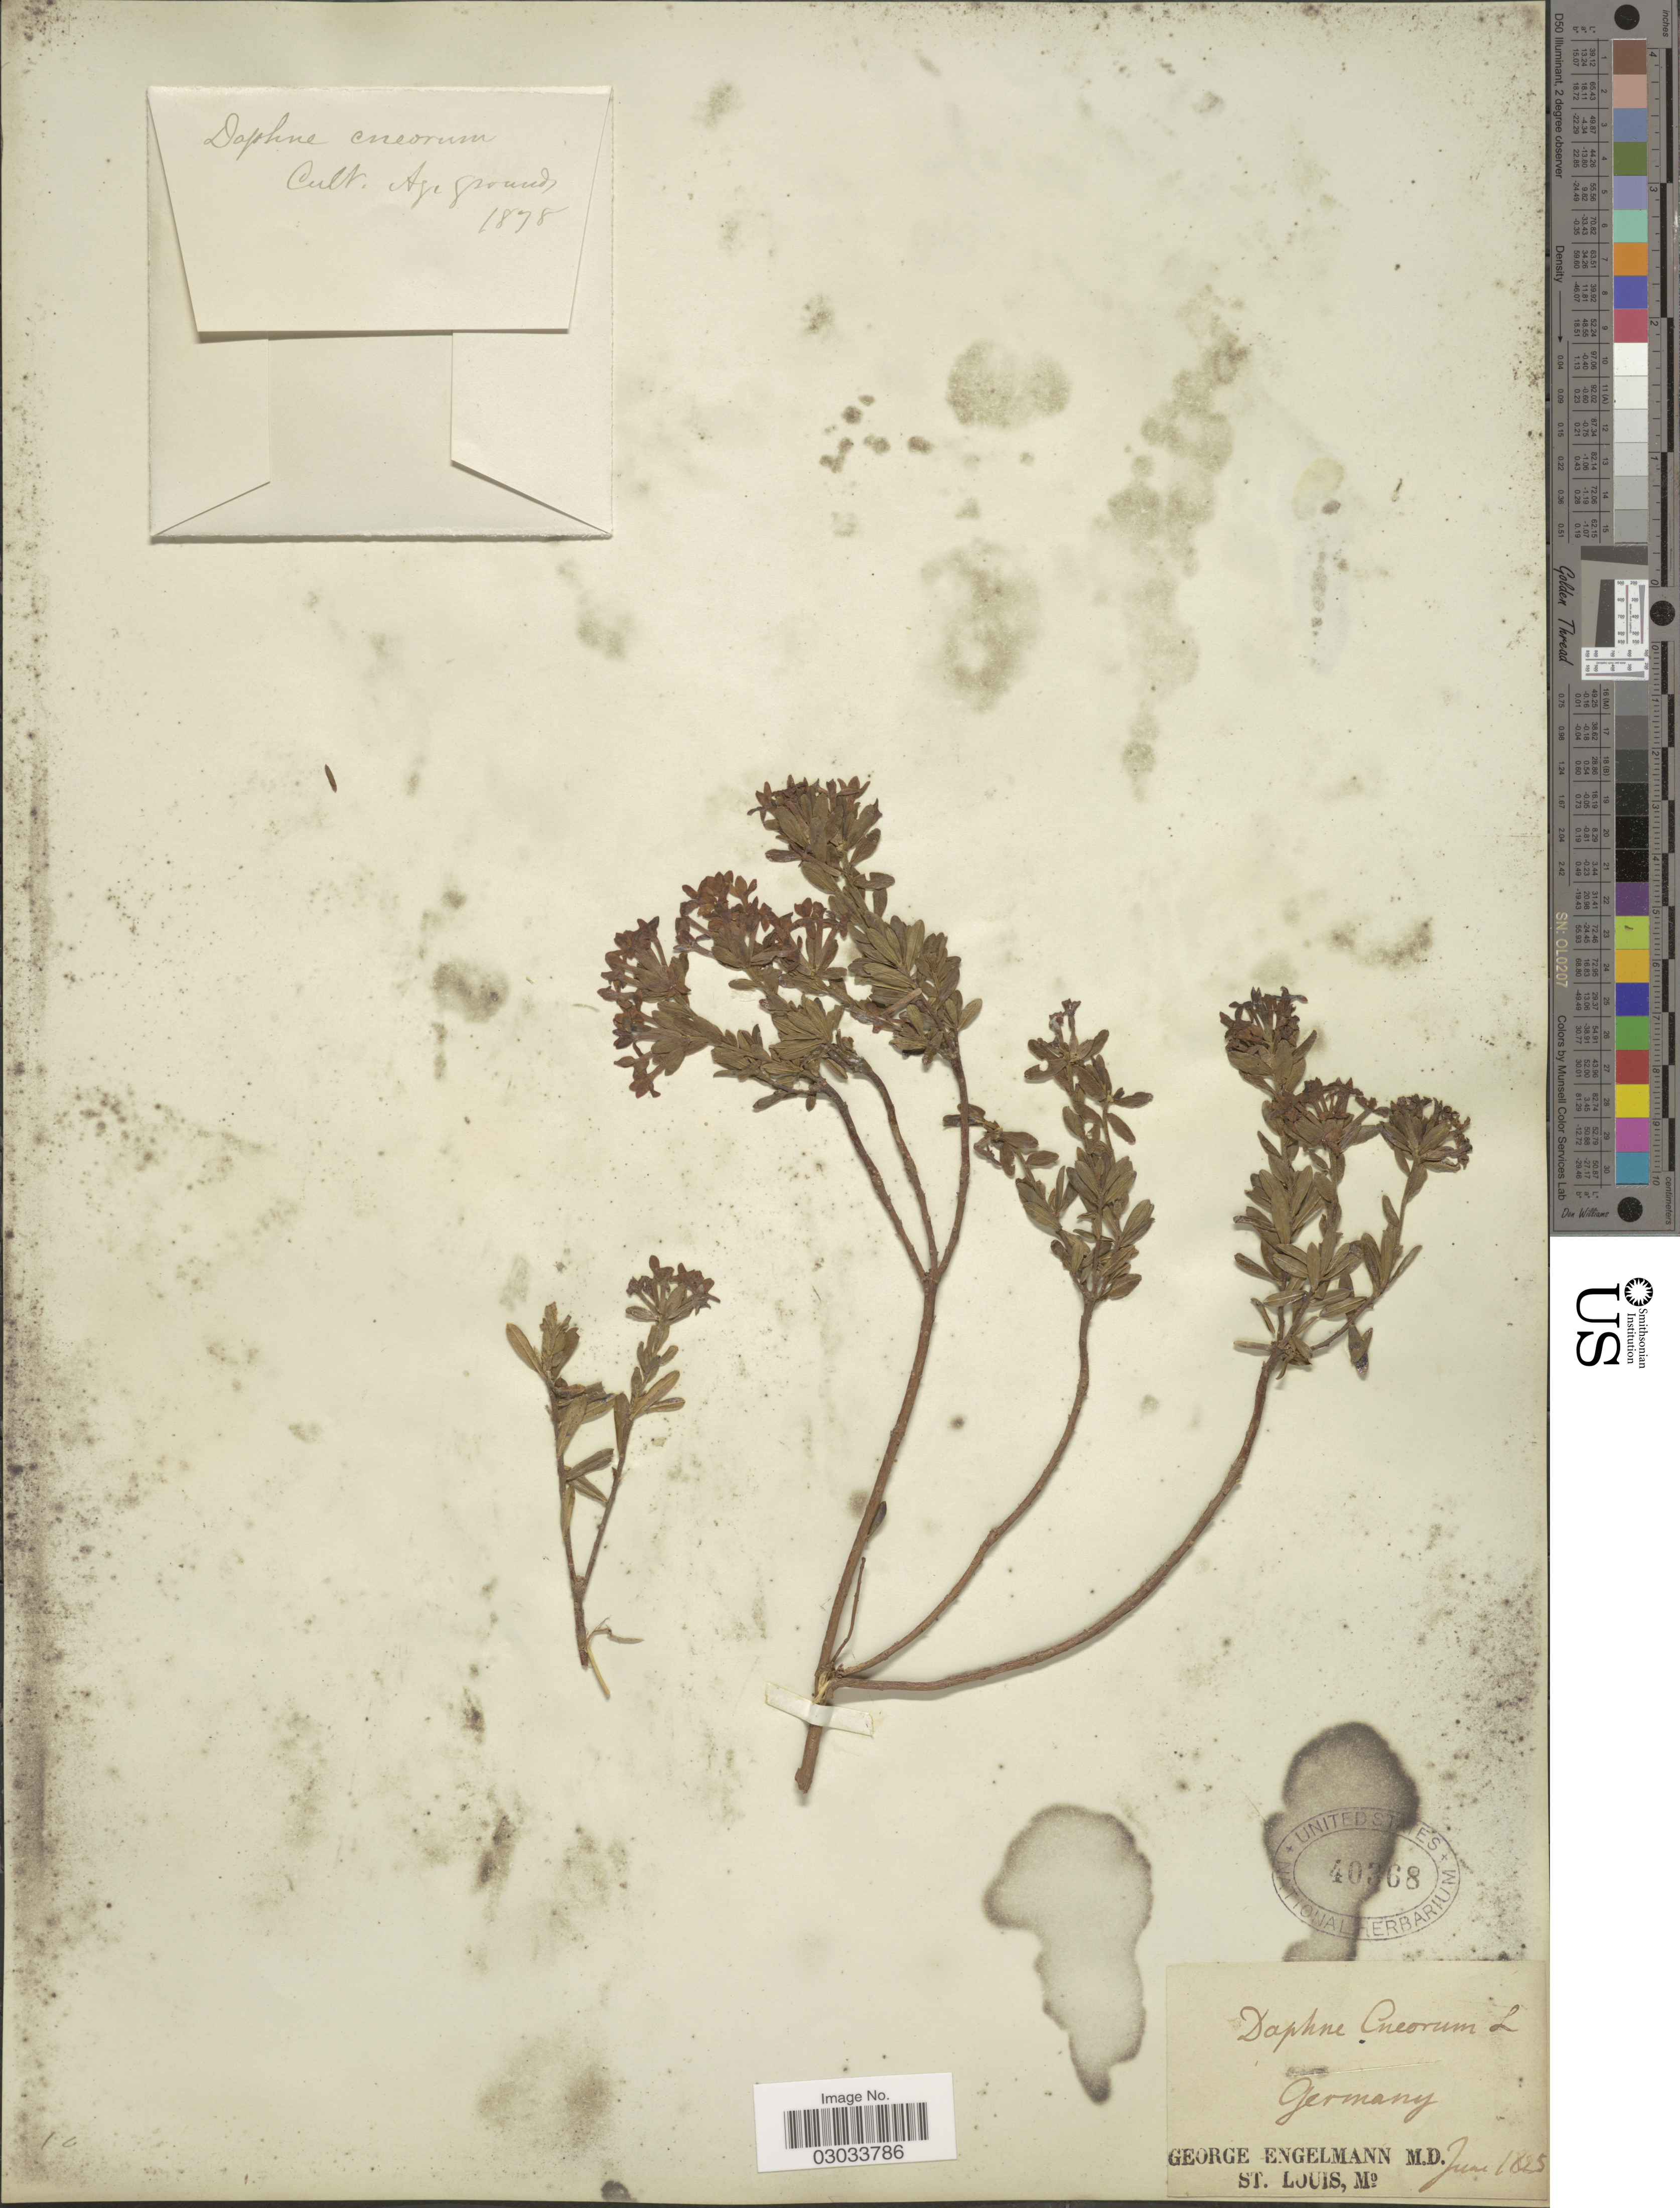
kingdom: Plantae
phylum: Tracheophyta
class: Magnoliopsida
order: Malvales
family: Thymelaeaceae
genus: Daphne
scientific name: Daphne cneorum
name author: L.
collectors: G. Engelmann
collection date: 1825-06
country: Germany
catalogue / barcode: US 40368